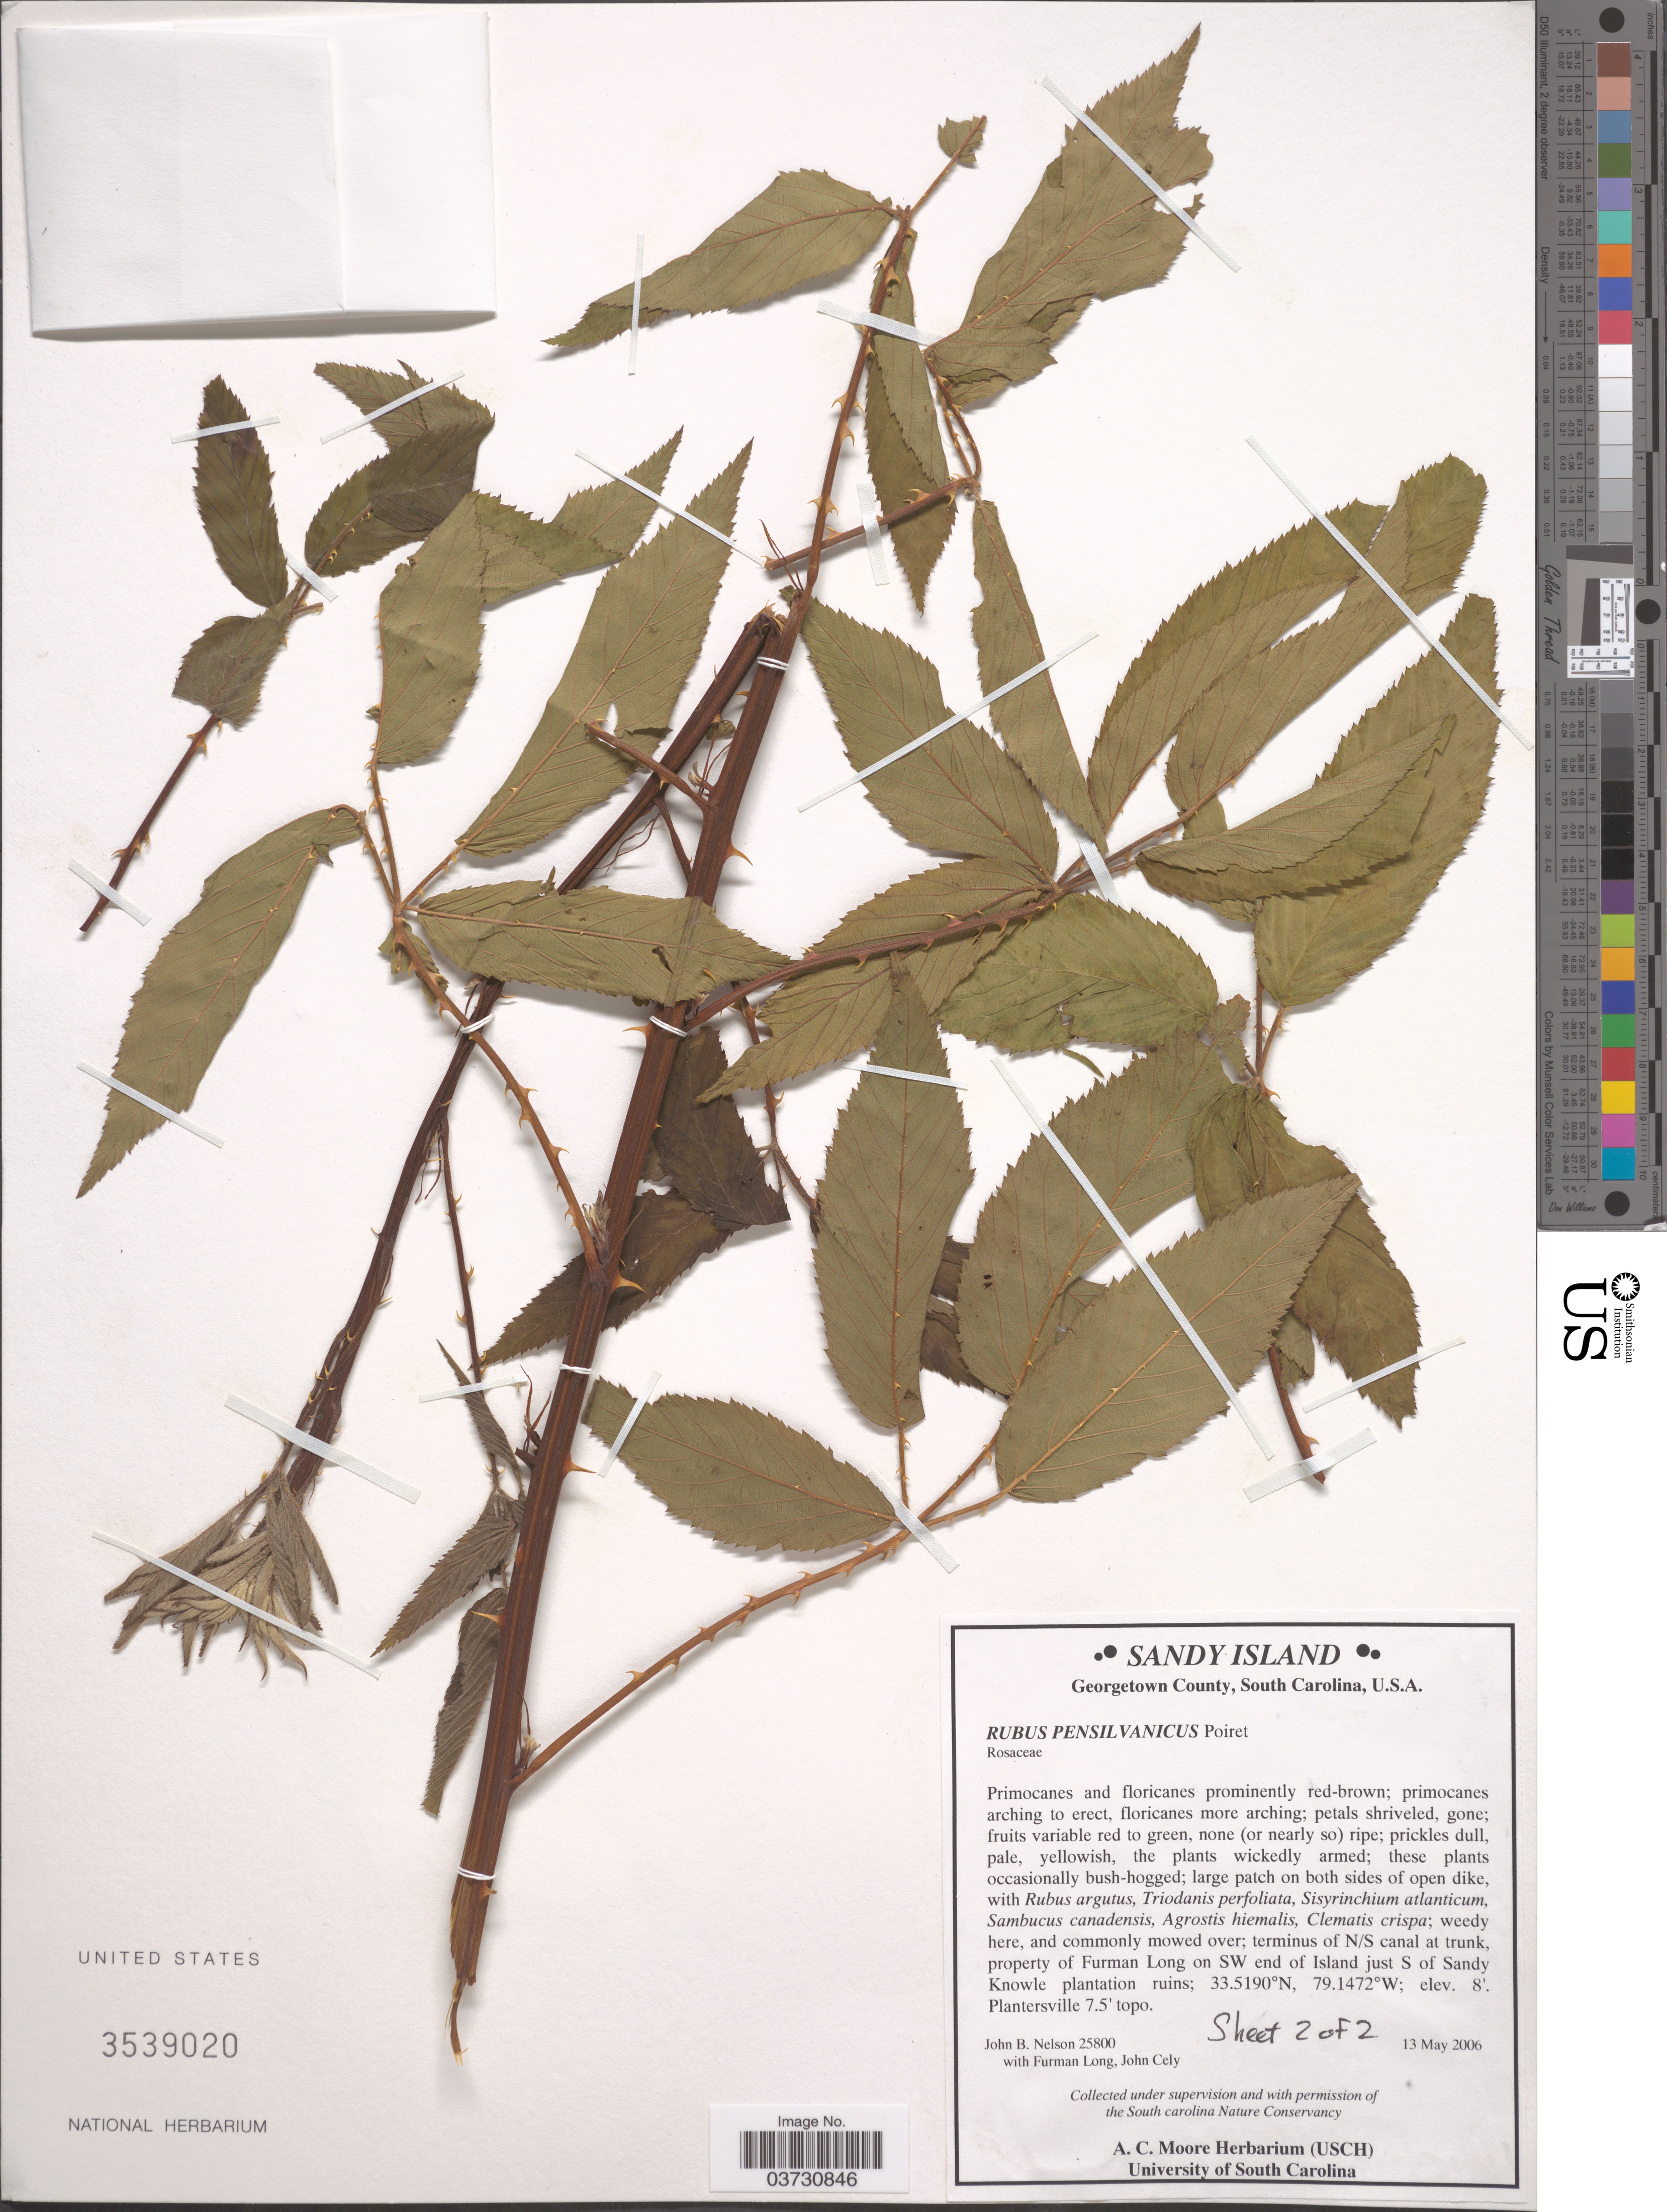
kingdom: Plantae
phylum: Tracheophyta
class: Magnoliopsida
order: Rosales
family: Rosaceae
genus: Rubus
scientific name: Rubus pensilvanicus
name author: Poir.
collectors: J. B. Nelson, F. Long & J. Cely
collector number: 25800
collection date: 2006-05-13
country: United States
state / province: South Carolina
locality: Sandy Island. Georgetown County. Terminus of N/S canal at trunk, property of Furman Long on SW end of Island just S of Sandy Knowle plantation ruins.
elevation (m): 2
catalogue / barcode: US 3539020